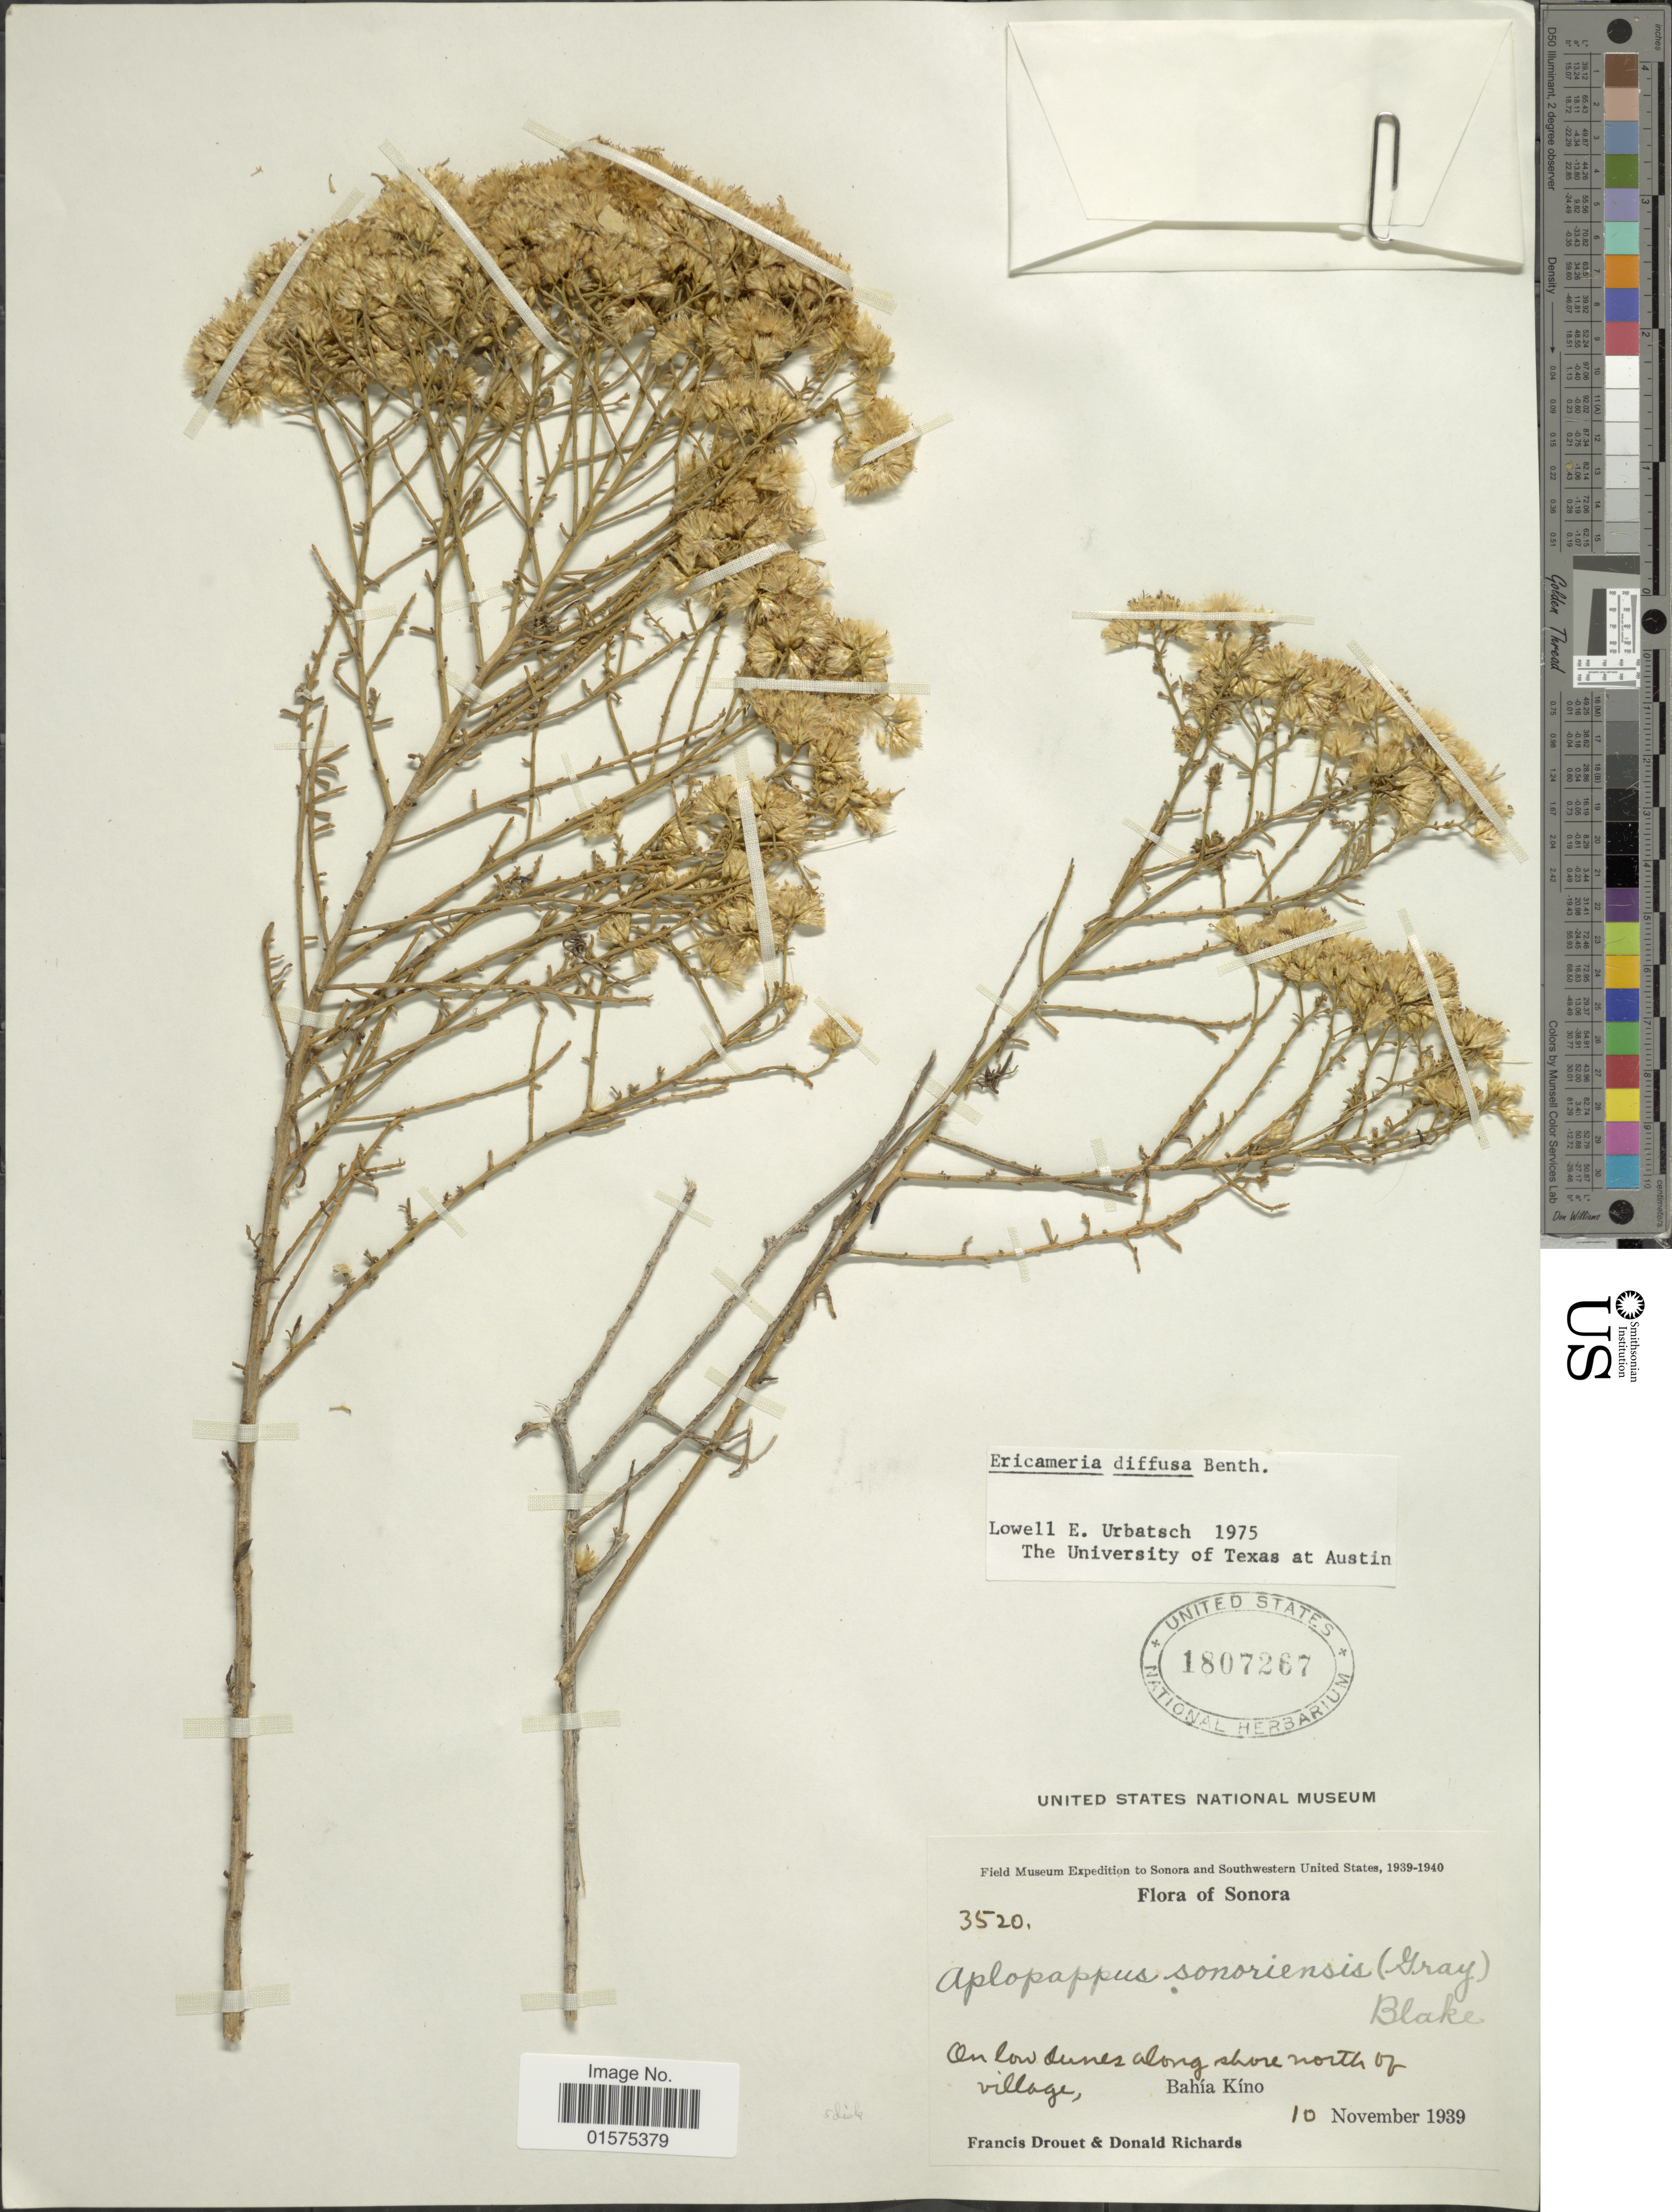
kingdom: Plantae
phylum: Tracheophyta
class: Magnoliopsida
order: Asterales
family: Asteraceae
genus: Xylothamia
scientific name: Xylothamia diffusa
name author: (Benth.) G.L. Nesom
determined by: Urbatsch, Lowell E., Curator (LSU), Louisiana State University (UNITED STATES)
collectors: F. E. Drouet & D. Richards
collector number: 3520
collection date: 1939-11-10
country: Mexico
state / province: Sonora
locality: Along shore north of village, Bahía Kíno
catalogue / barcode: US 1807267